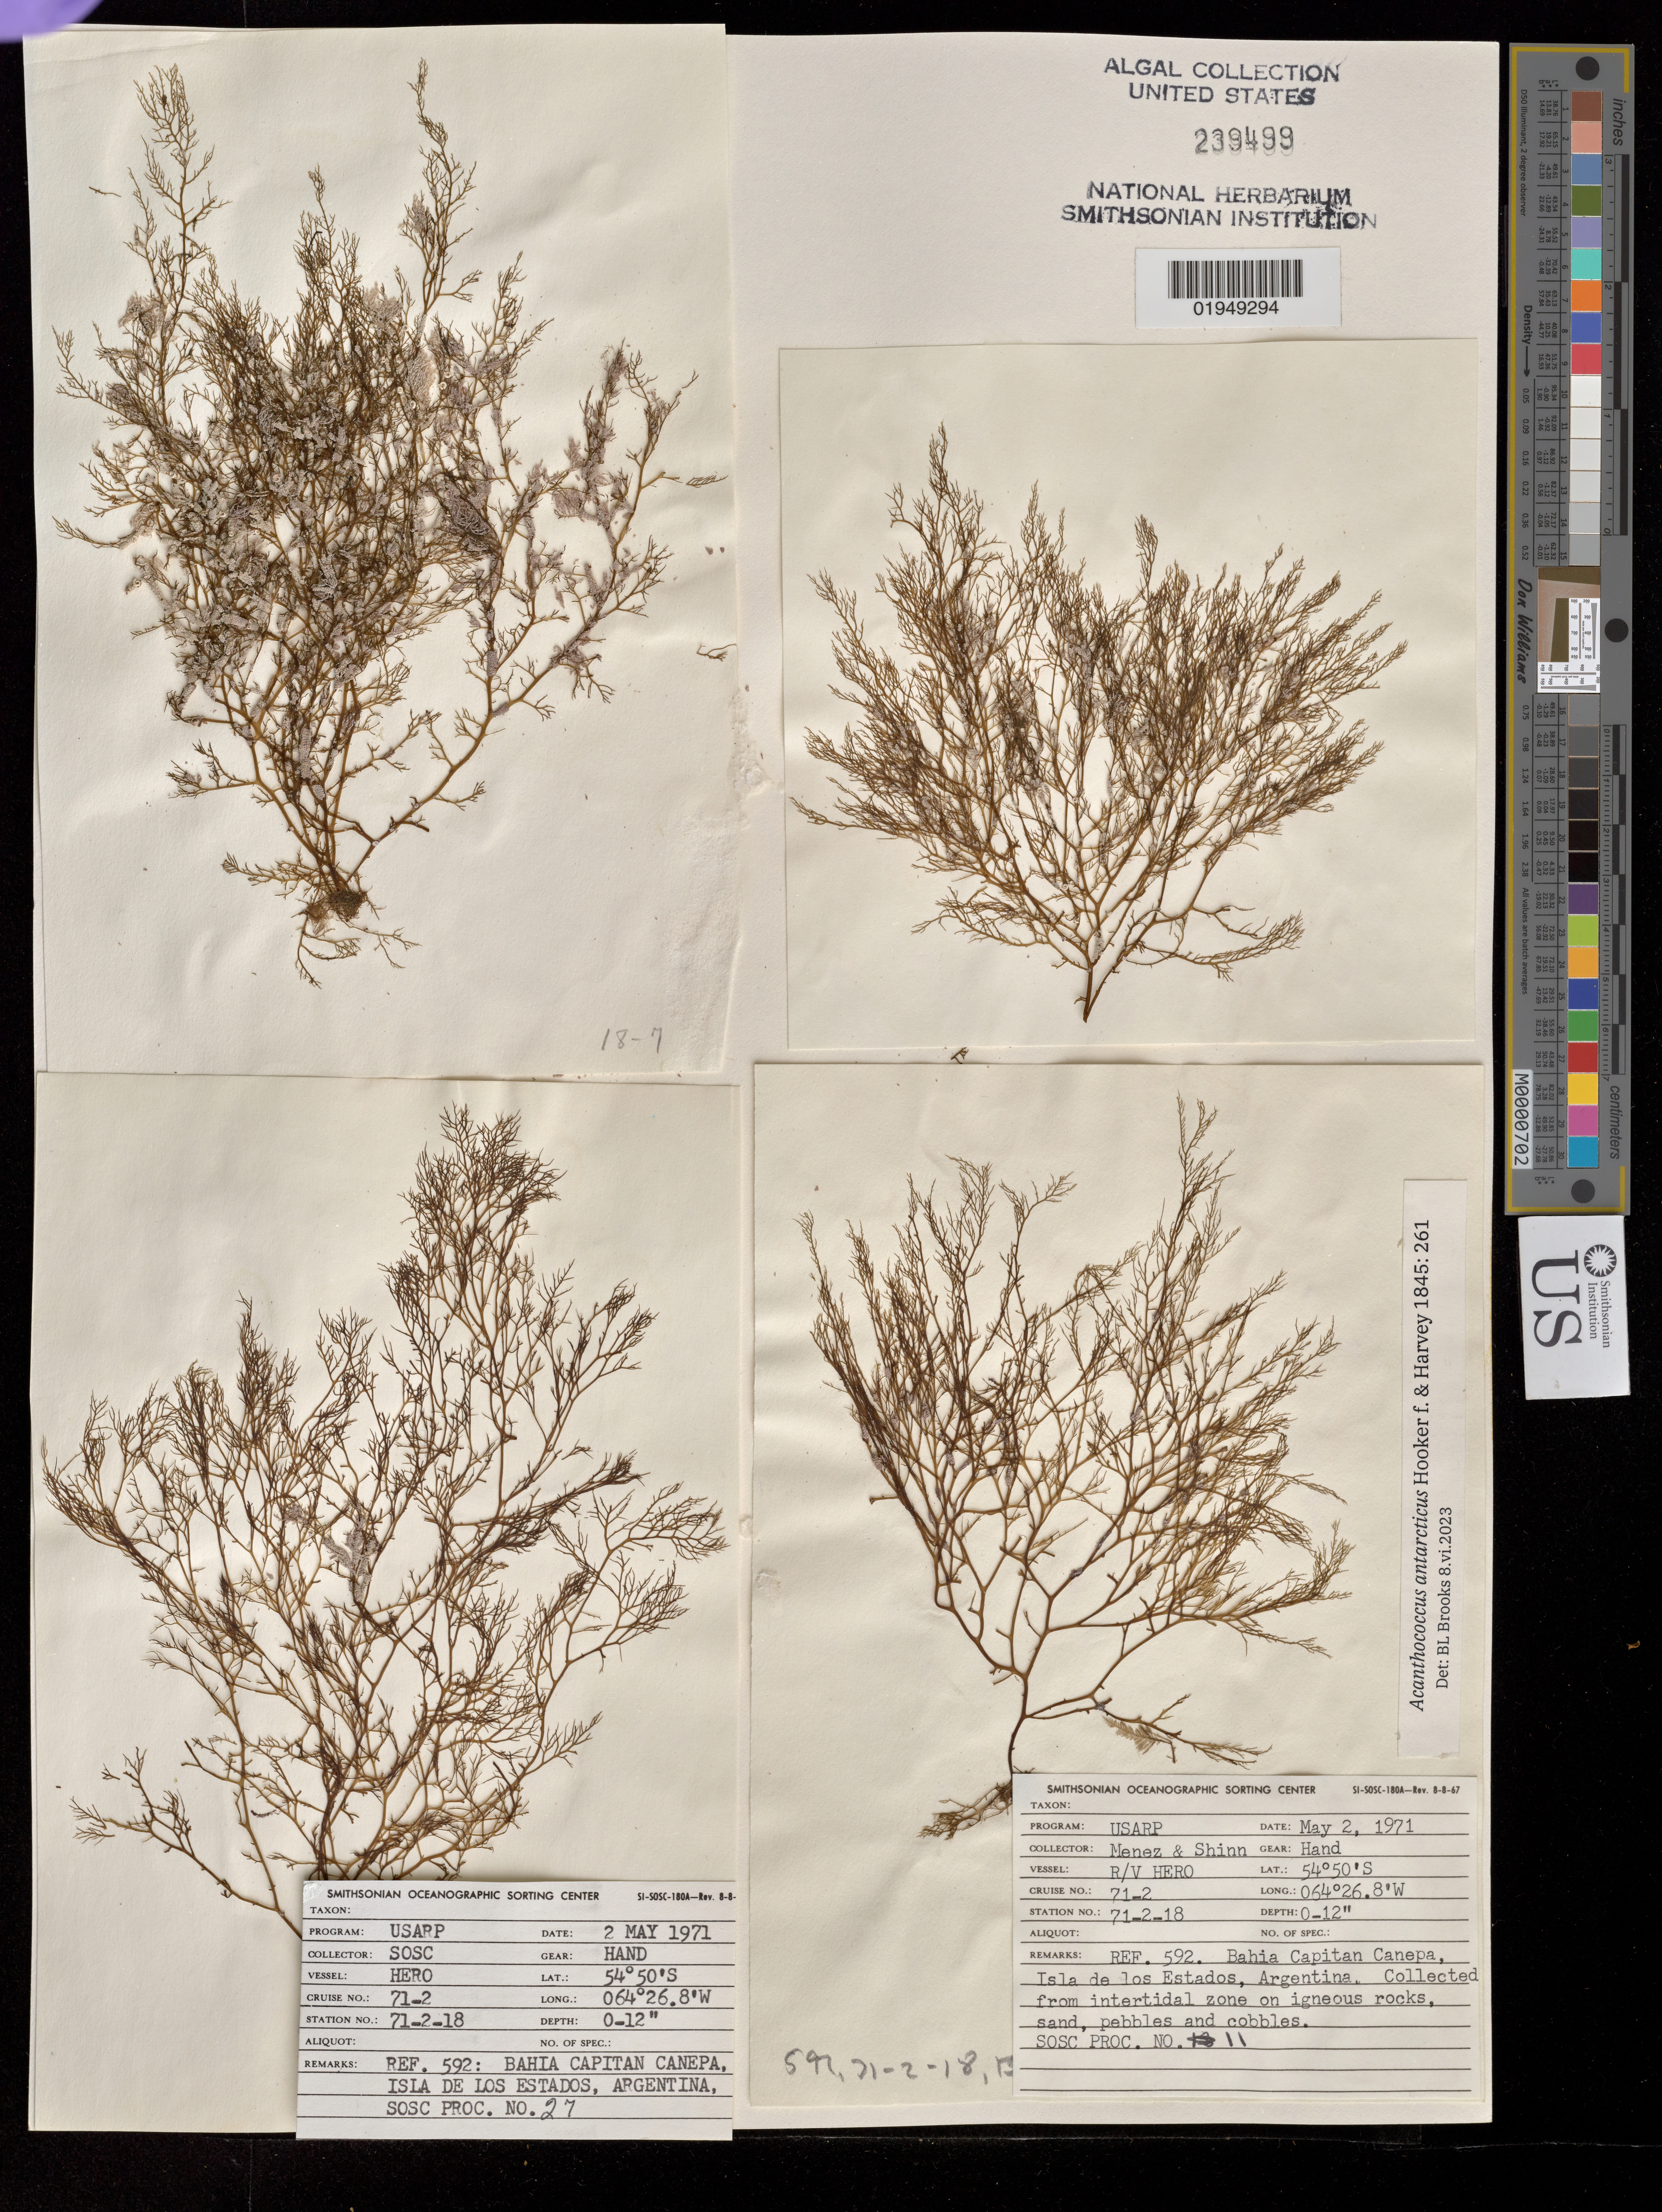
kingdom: Plantae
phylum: Rhodophyta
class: Florideophyceae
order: Gigartinales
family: Cystocloniaceae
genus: Acanthococcus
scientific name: Acanthococcus antarcticus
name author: Hook. f. & Harv.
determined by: Brooks, B. L., (BOT), Smithsonian Institution - National Museum of Natural History (UNITED STATES)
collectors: Meñez & -. Shinn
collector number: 11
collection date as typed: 02 May 1971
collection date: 1971-05-02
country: Argentina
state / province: Tierra del Fuego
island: Isla de los Estados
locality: Bahia Capitan Canepa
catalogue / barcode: US 239499